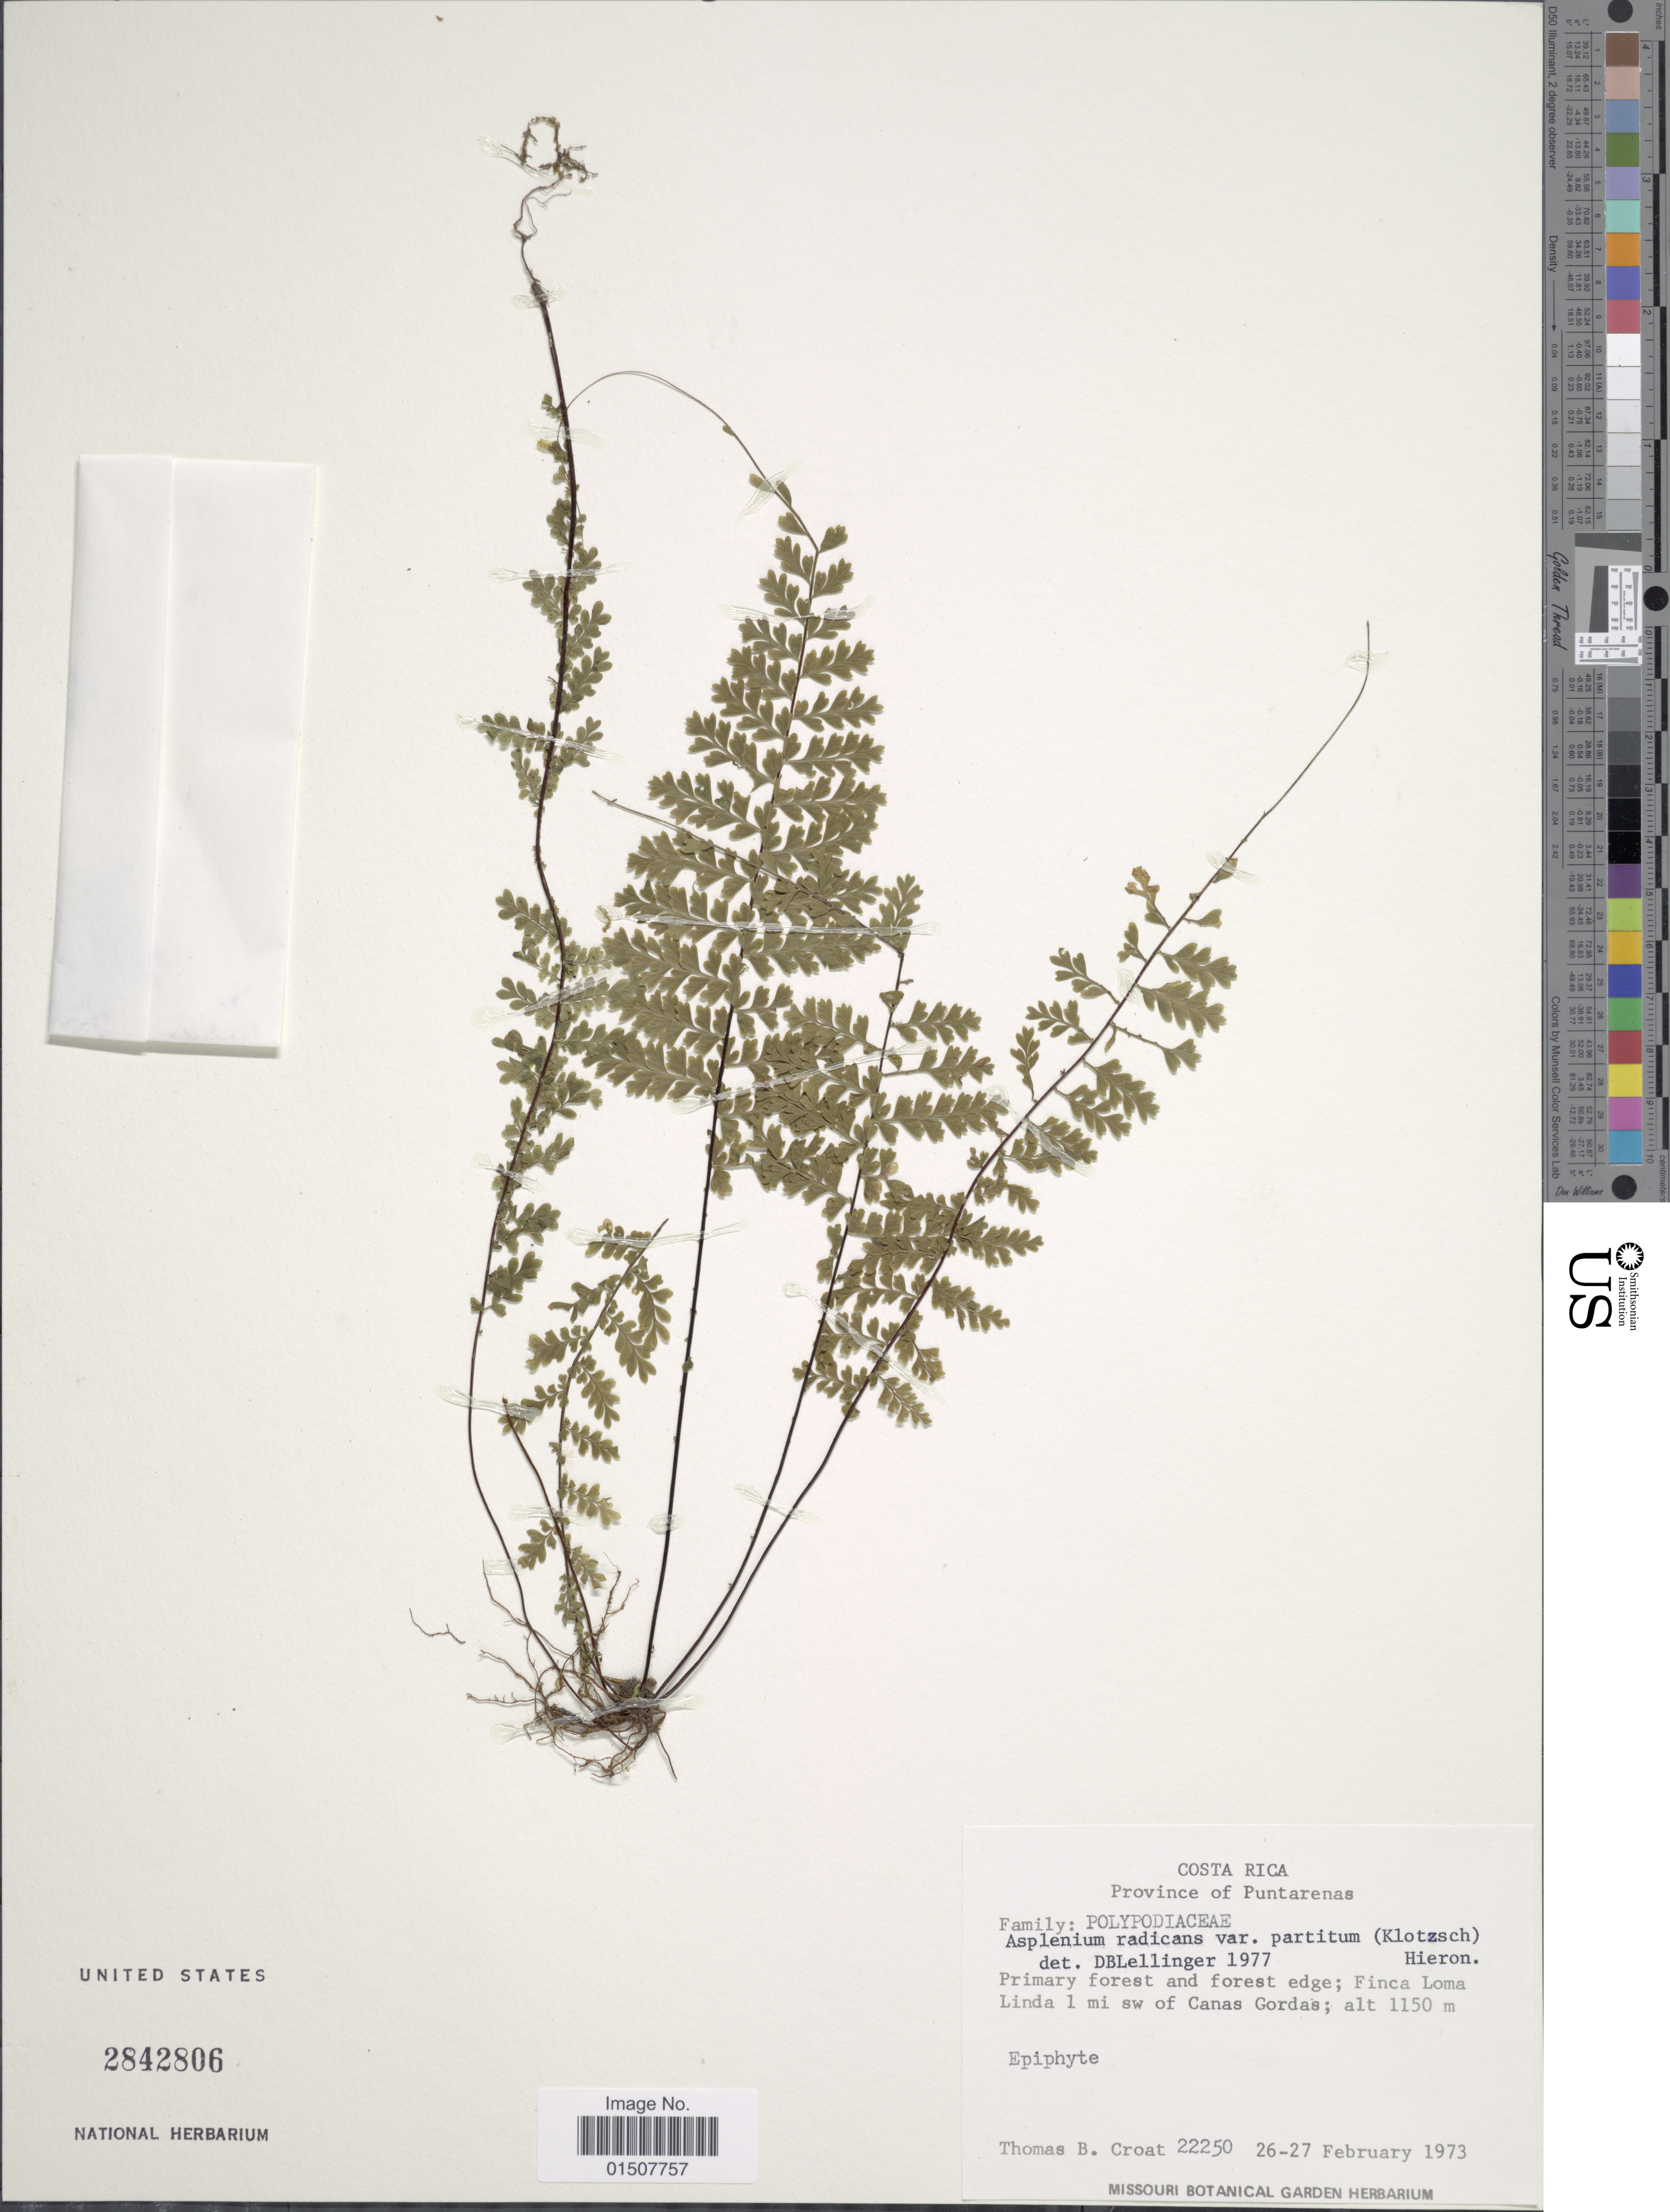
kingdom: Plantae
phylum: Tracheophyta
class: Polypodiopsida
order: Polypodiales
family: Aspleniaceae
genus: Asplenium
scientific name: Asplenium radicans var. uniserale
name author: (Raddi) L.D. Gómez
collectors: T. B. Croat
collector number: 22250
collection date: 1973-02-26/1973-02-27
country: Costa Rica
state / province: Puntarenas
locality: Finca Loma Linda 1 mi sw of Canas Gordas.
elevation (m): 1150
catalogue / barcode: US 2842806